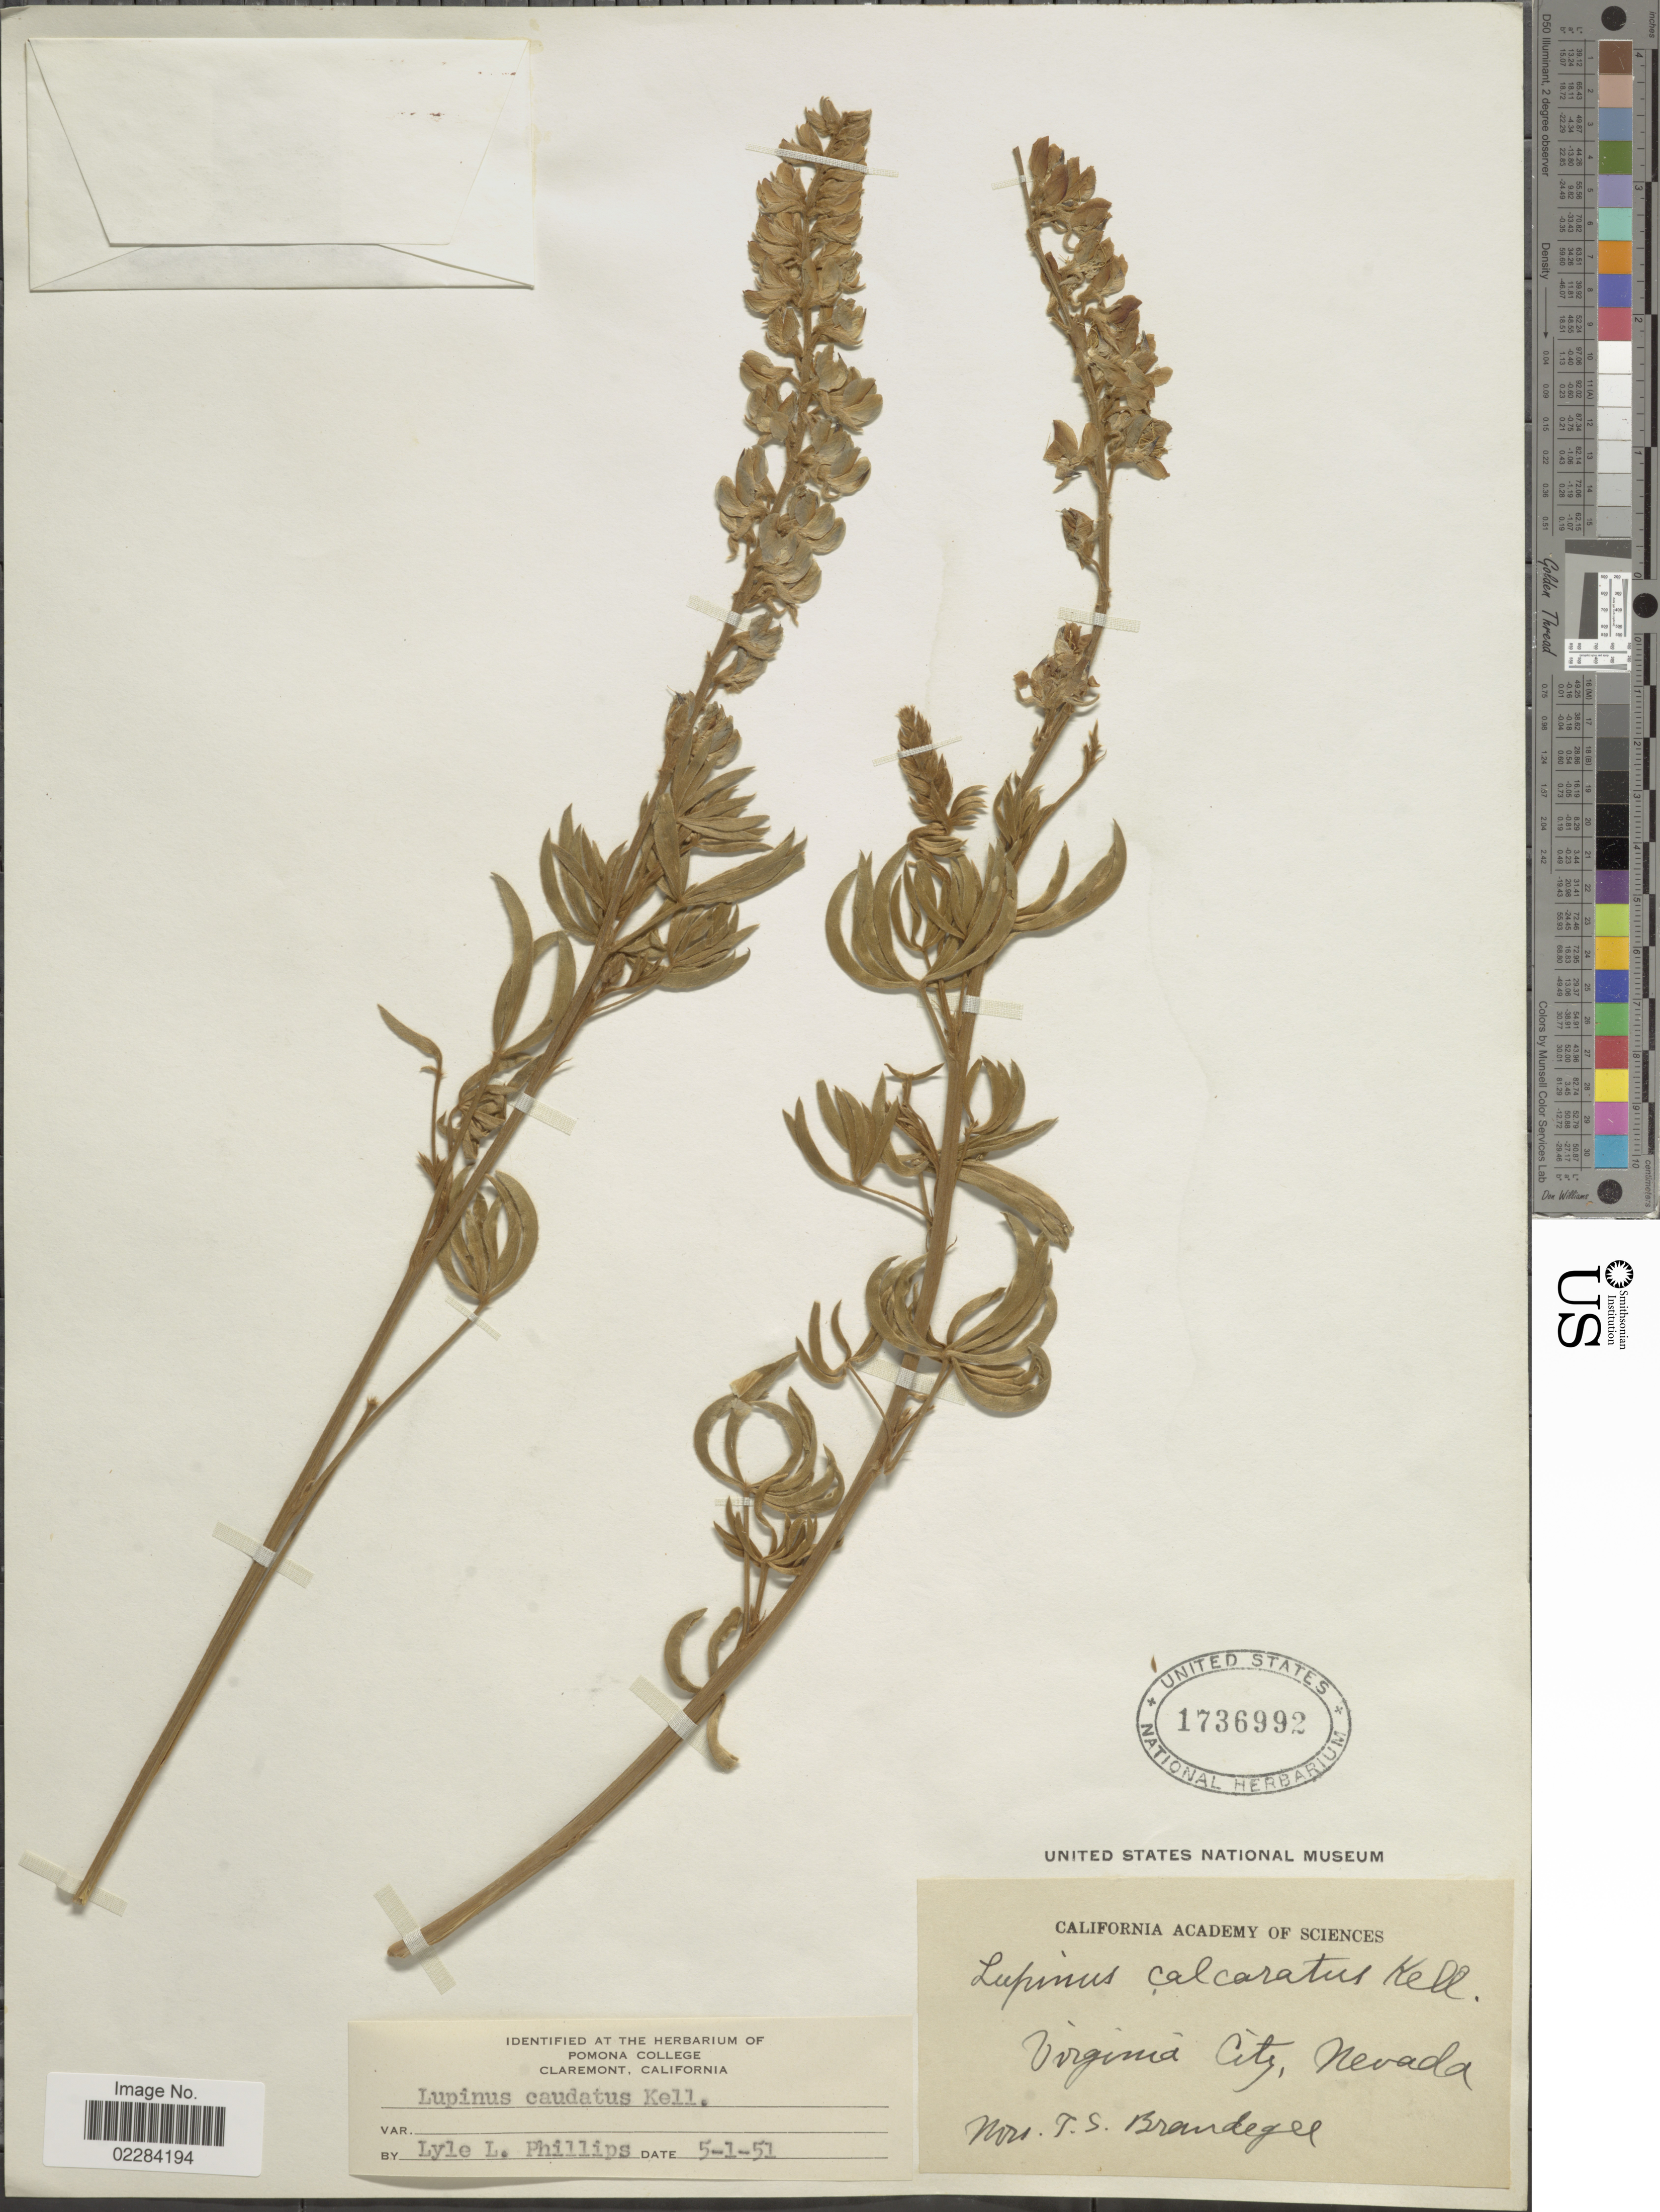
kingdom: Plantae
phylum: Tracheophyta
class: Magnoliopsida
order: Fabales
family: Fabaceae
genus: Lupinus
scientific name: Lupinus caudatus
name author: Kellogg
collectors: T. S. Brandegee (herbarium)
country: United States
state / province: Nevada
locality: Virginia City.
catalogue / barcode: US 1736992